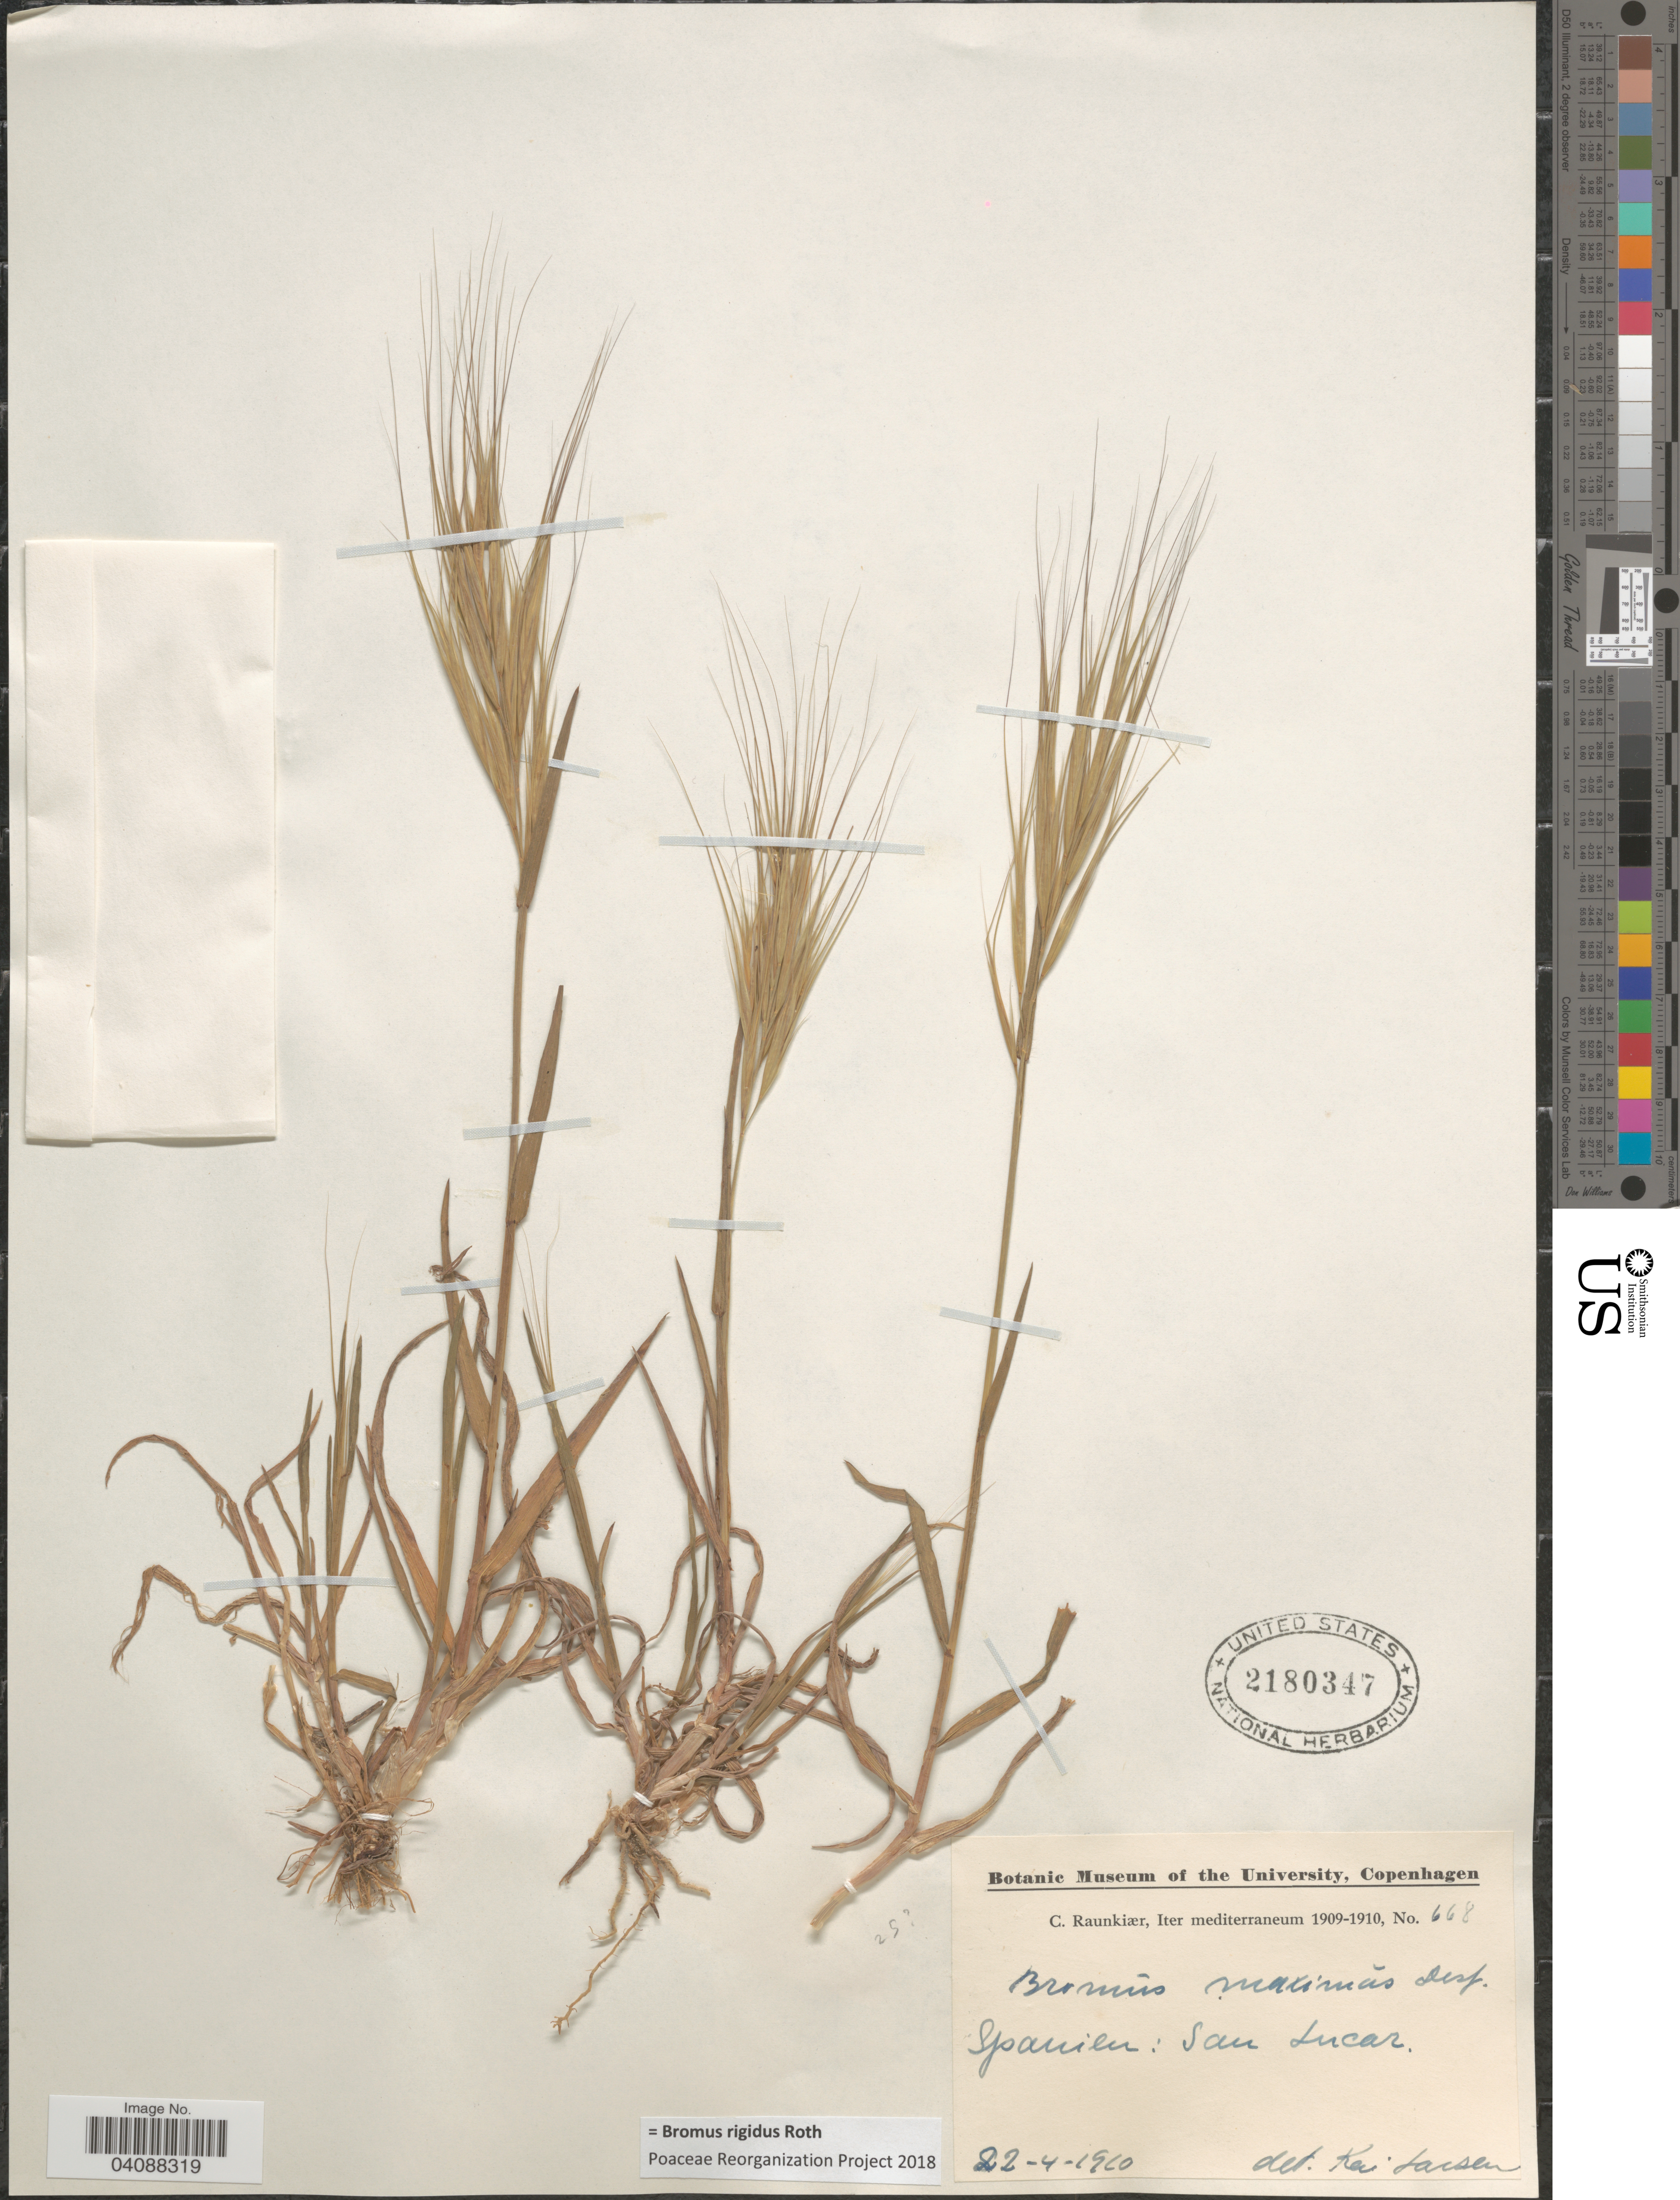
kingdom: Plantae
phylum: Tracheophyta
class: Liliopsida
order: Poales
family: Poaceae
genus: Bromus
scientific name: Bromus rigidus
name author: Roth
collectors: C. Raunkiær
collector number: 668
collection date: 1910-04-22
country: Spain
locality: Iter mediterraneum 1909-1910. Spanien: San Lucas.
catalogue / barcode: US 2180347